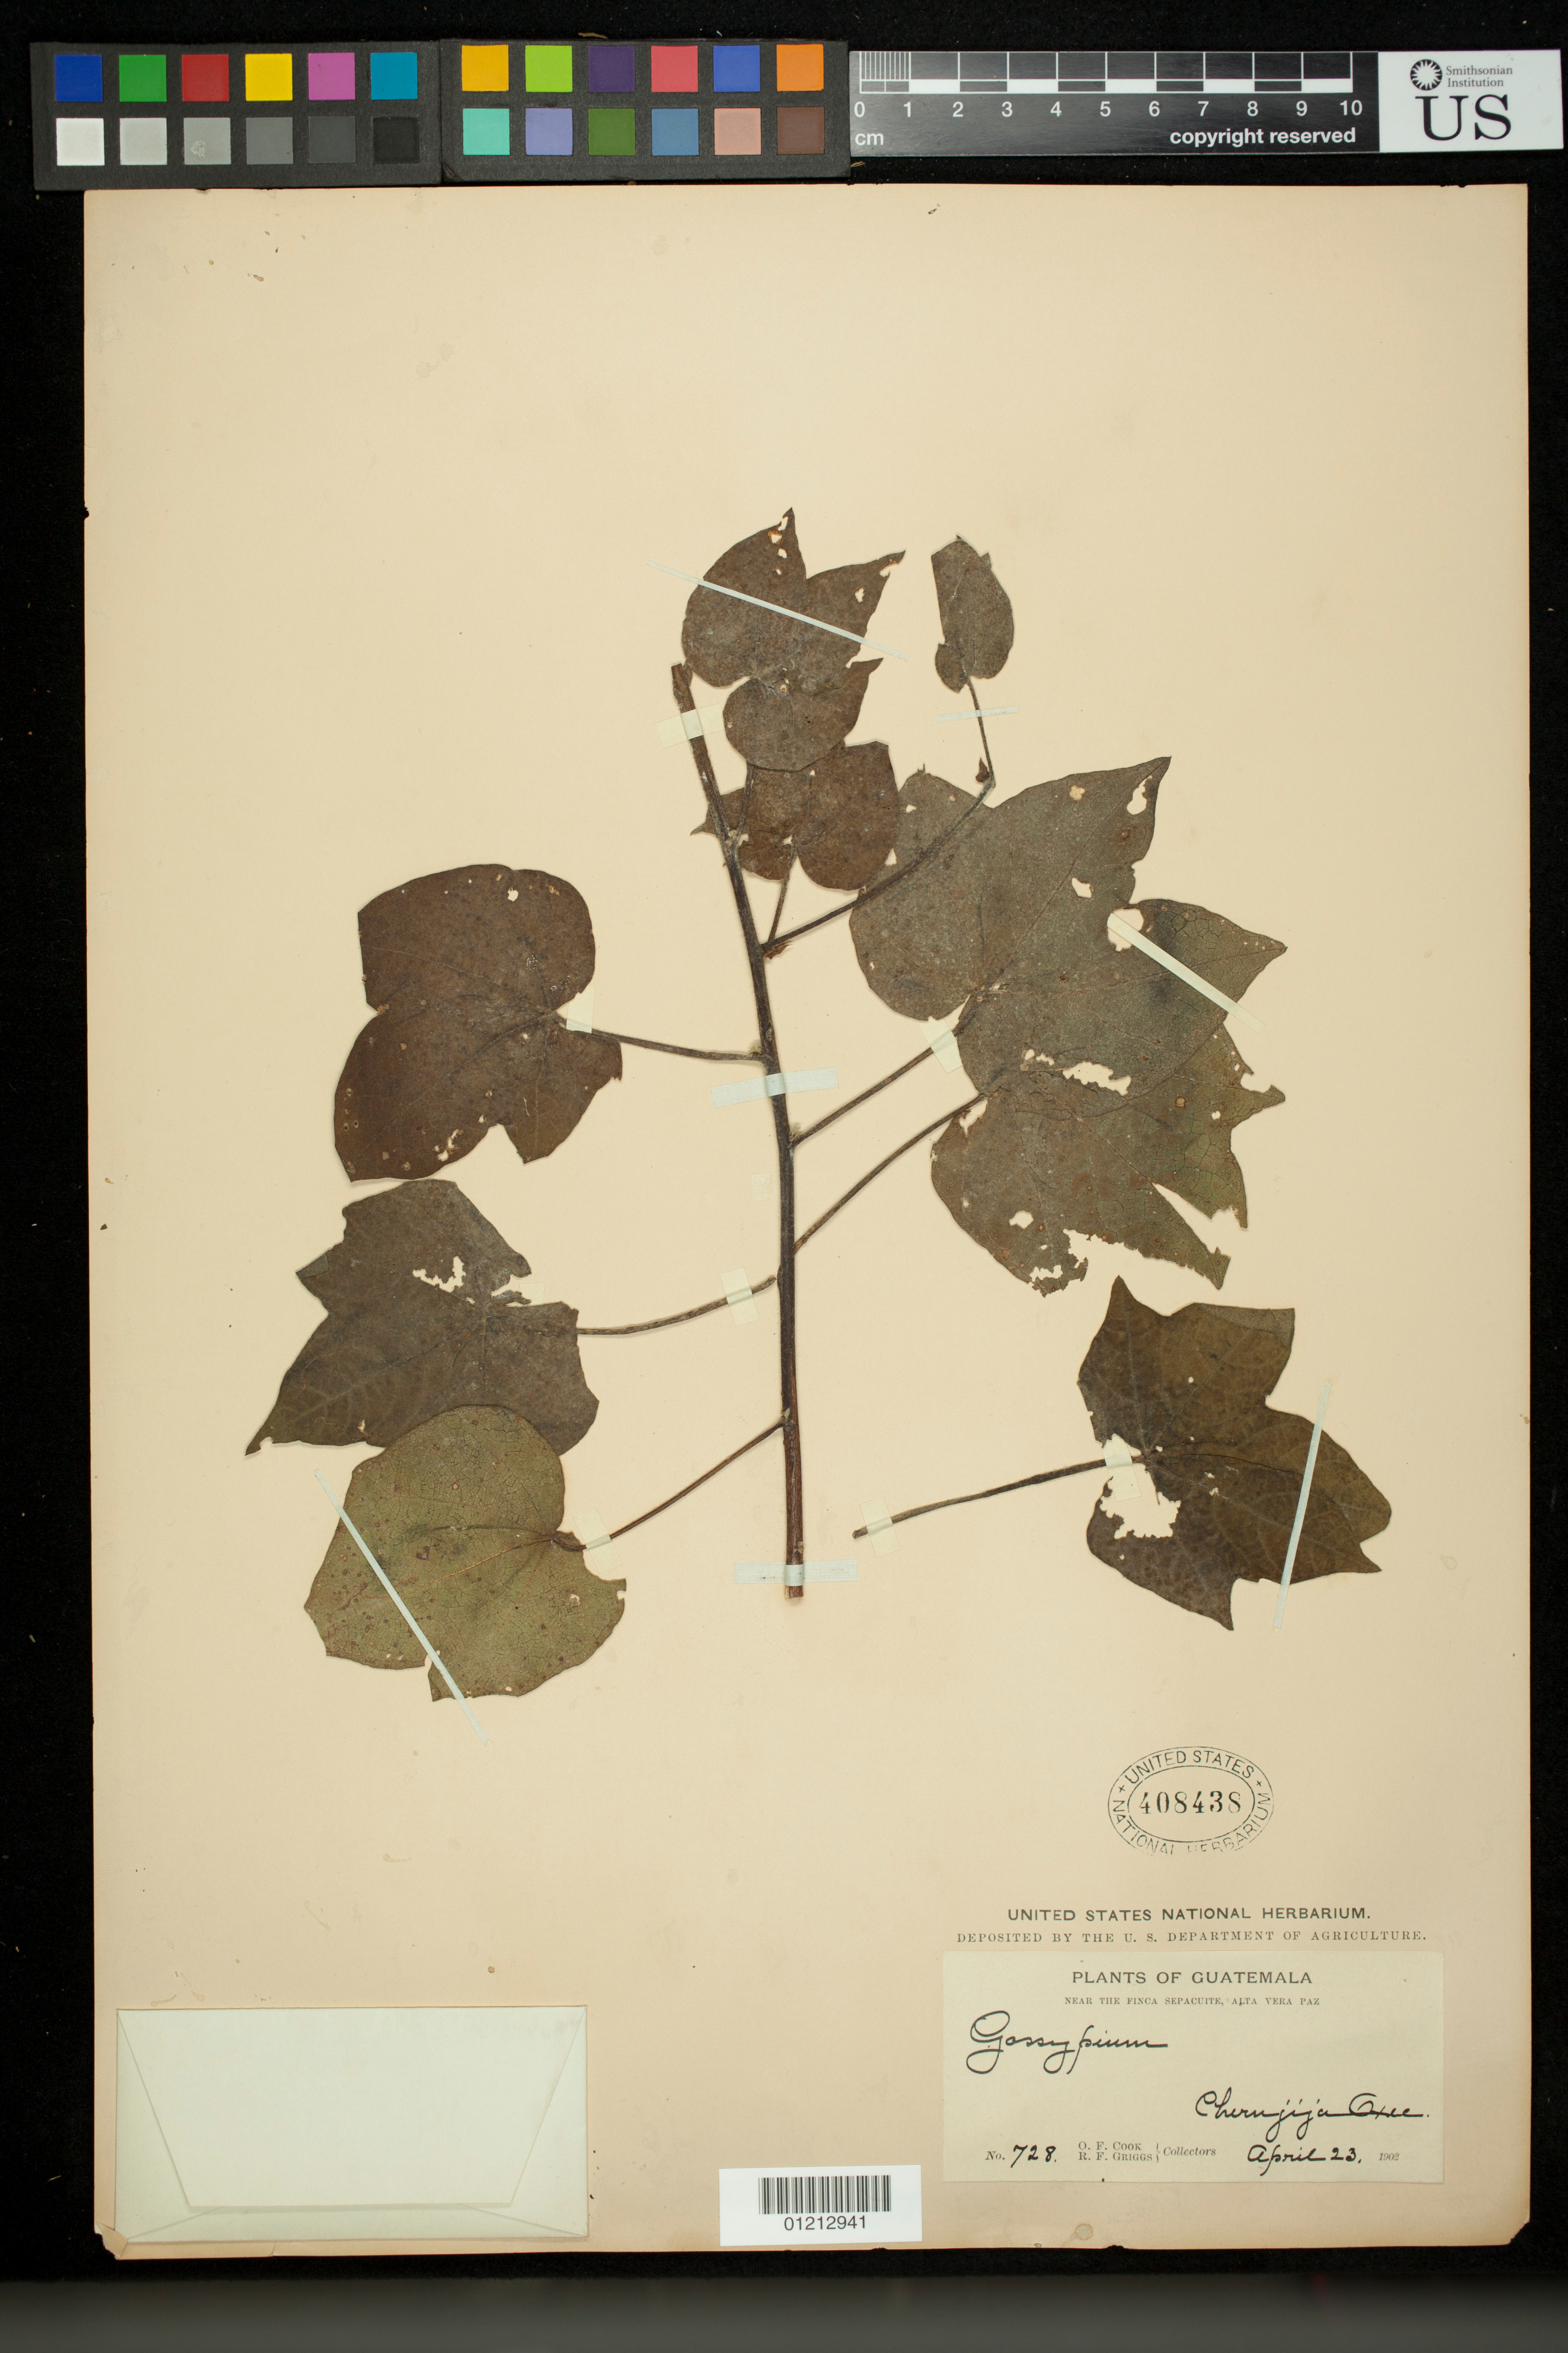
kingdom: Plantae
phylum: Tracheophyta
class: Magnoliopsida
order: Malvales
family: Malvaceae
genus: Gossypium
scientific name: Gossypium sp.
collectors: O. F. Cook & R. F. Griggs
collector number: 728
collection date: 1902-04-23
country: Guatemala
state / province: Alta Verapaz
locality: Near the Finca Sepacuite, Alta Vera Paz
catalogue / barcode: US 408438